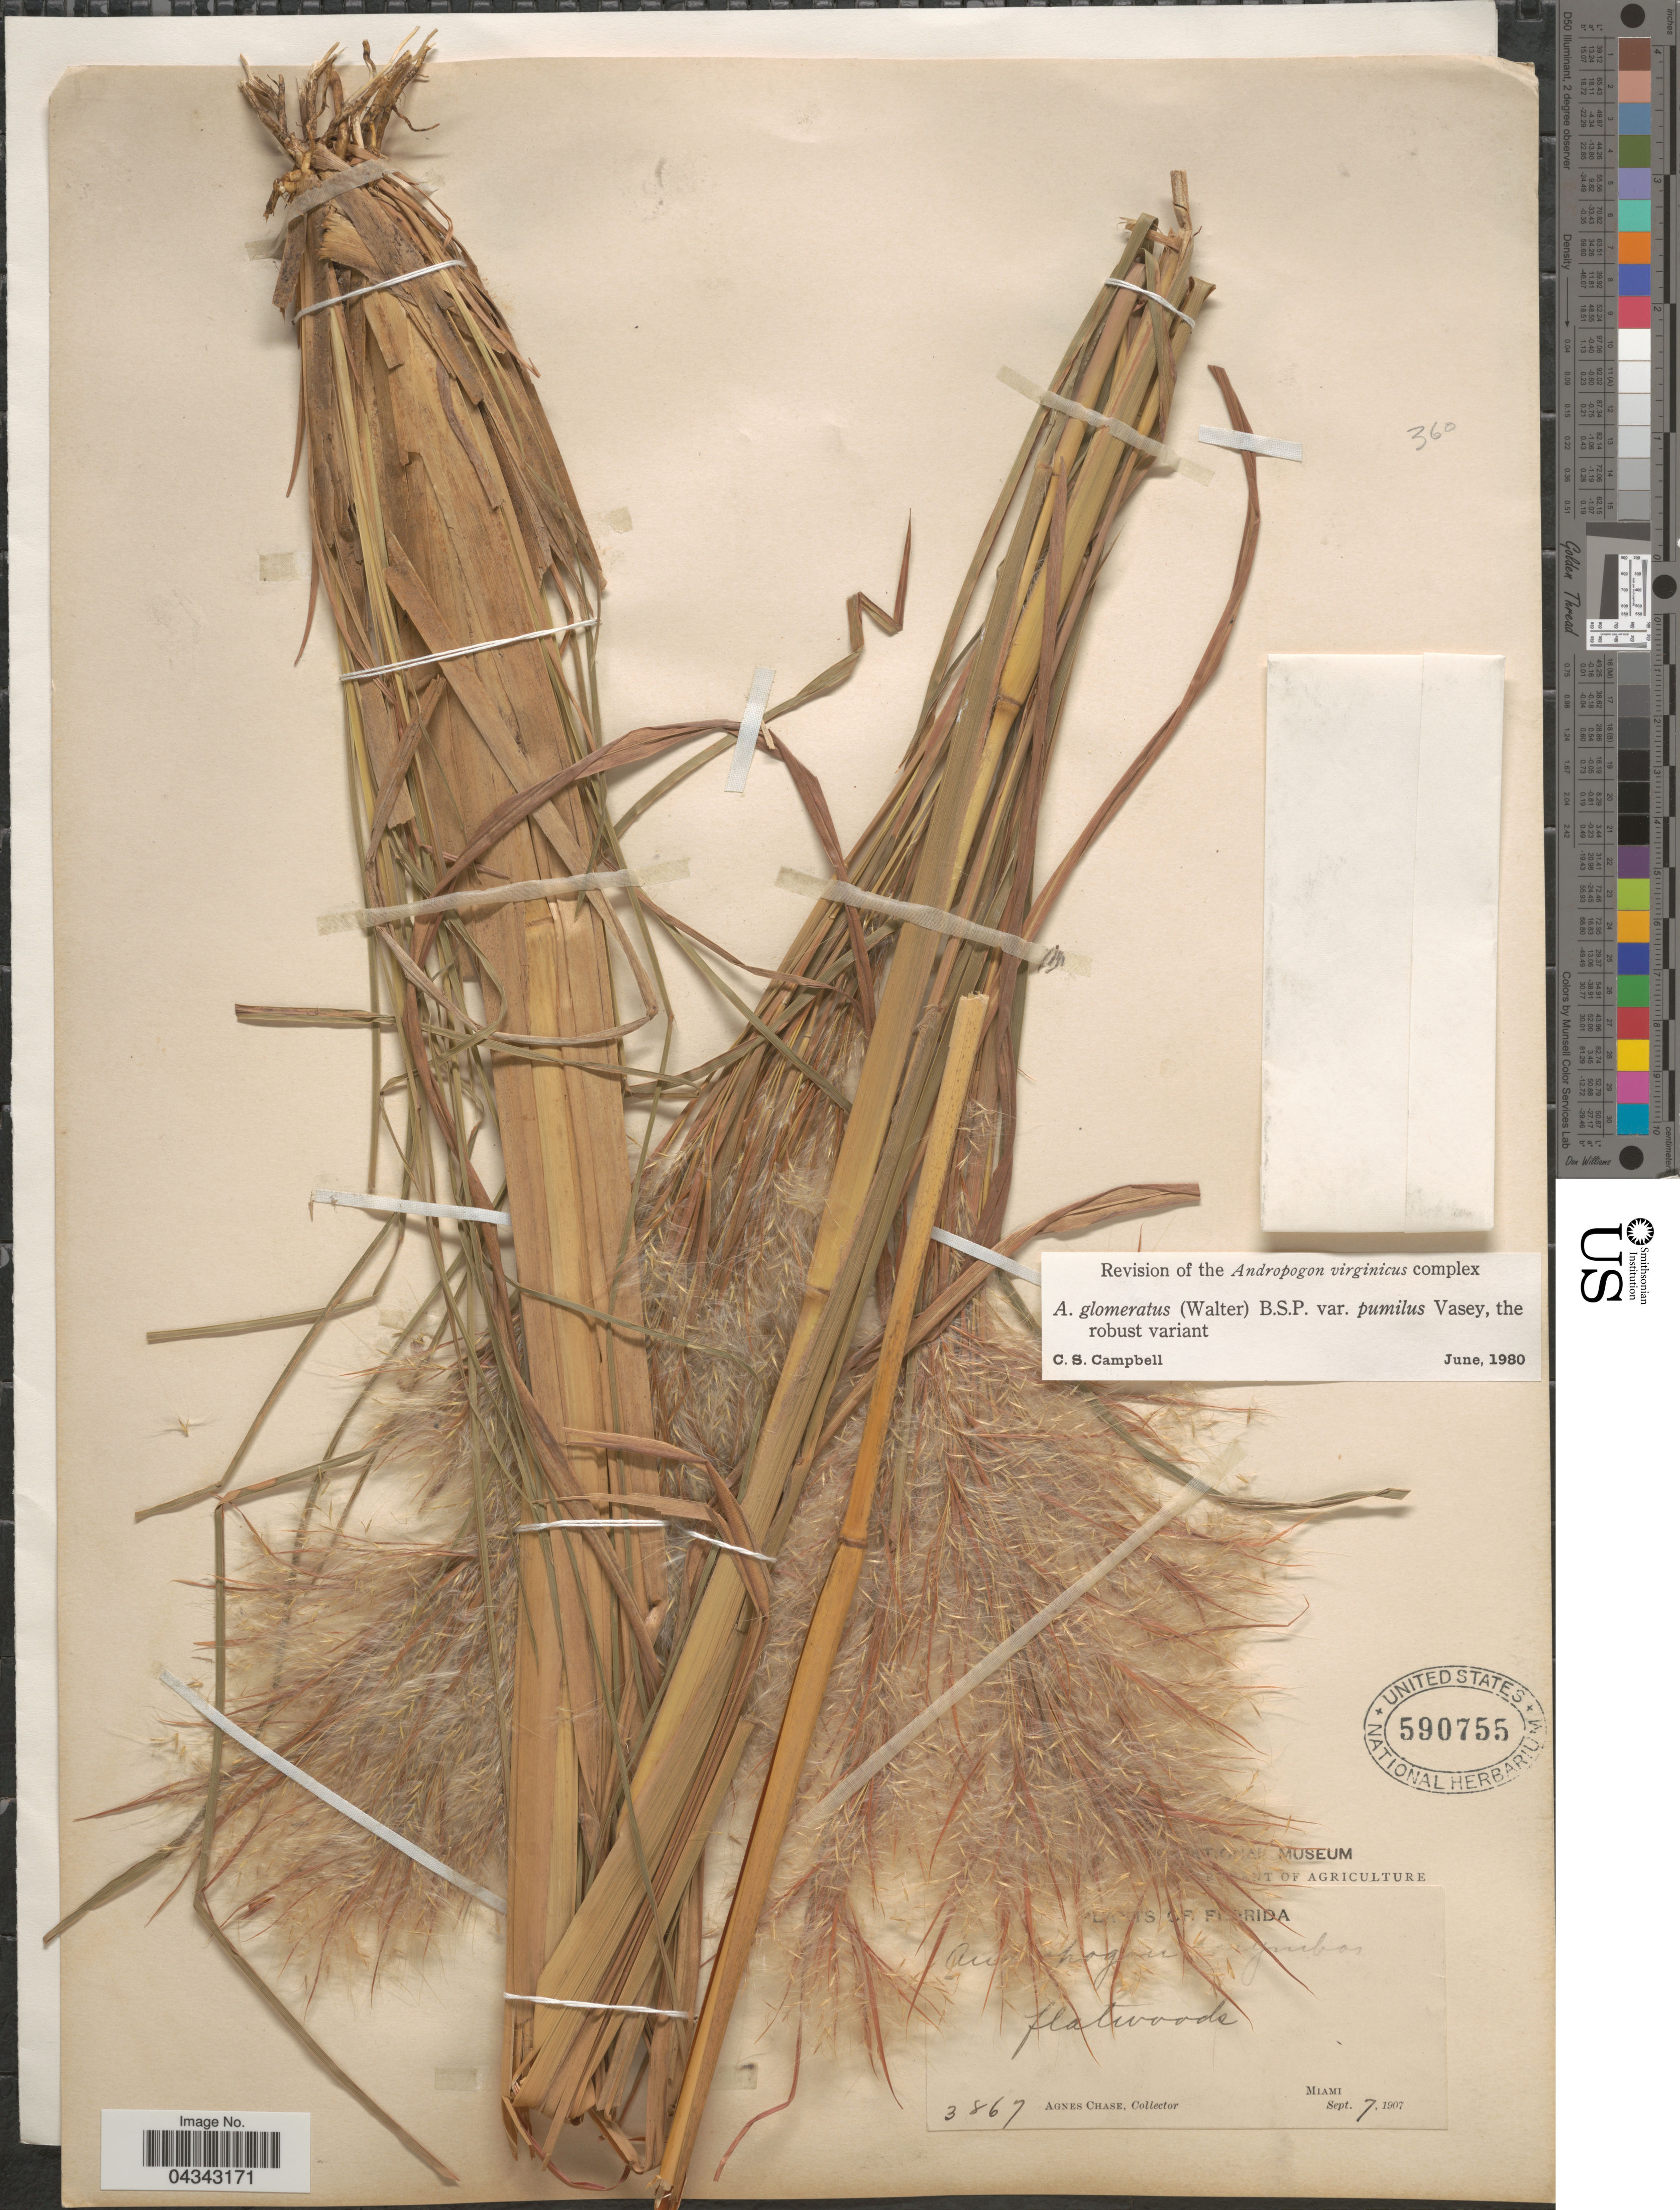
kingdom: Plantae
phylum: Tracheophyta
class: Liliopsida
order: Poales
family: Poaceae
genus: Andropogon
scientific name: Andropogon glomeratus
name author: (Walter) Britton, Stearns & Poggenb.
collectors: A. Chase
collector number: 3867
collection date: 1907-09-07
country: United States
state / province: Florida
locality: Miami.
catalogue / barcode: US 590755